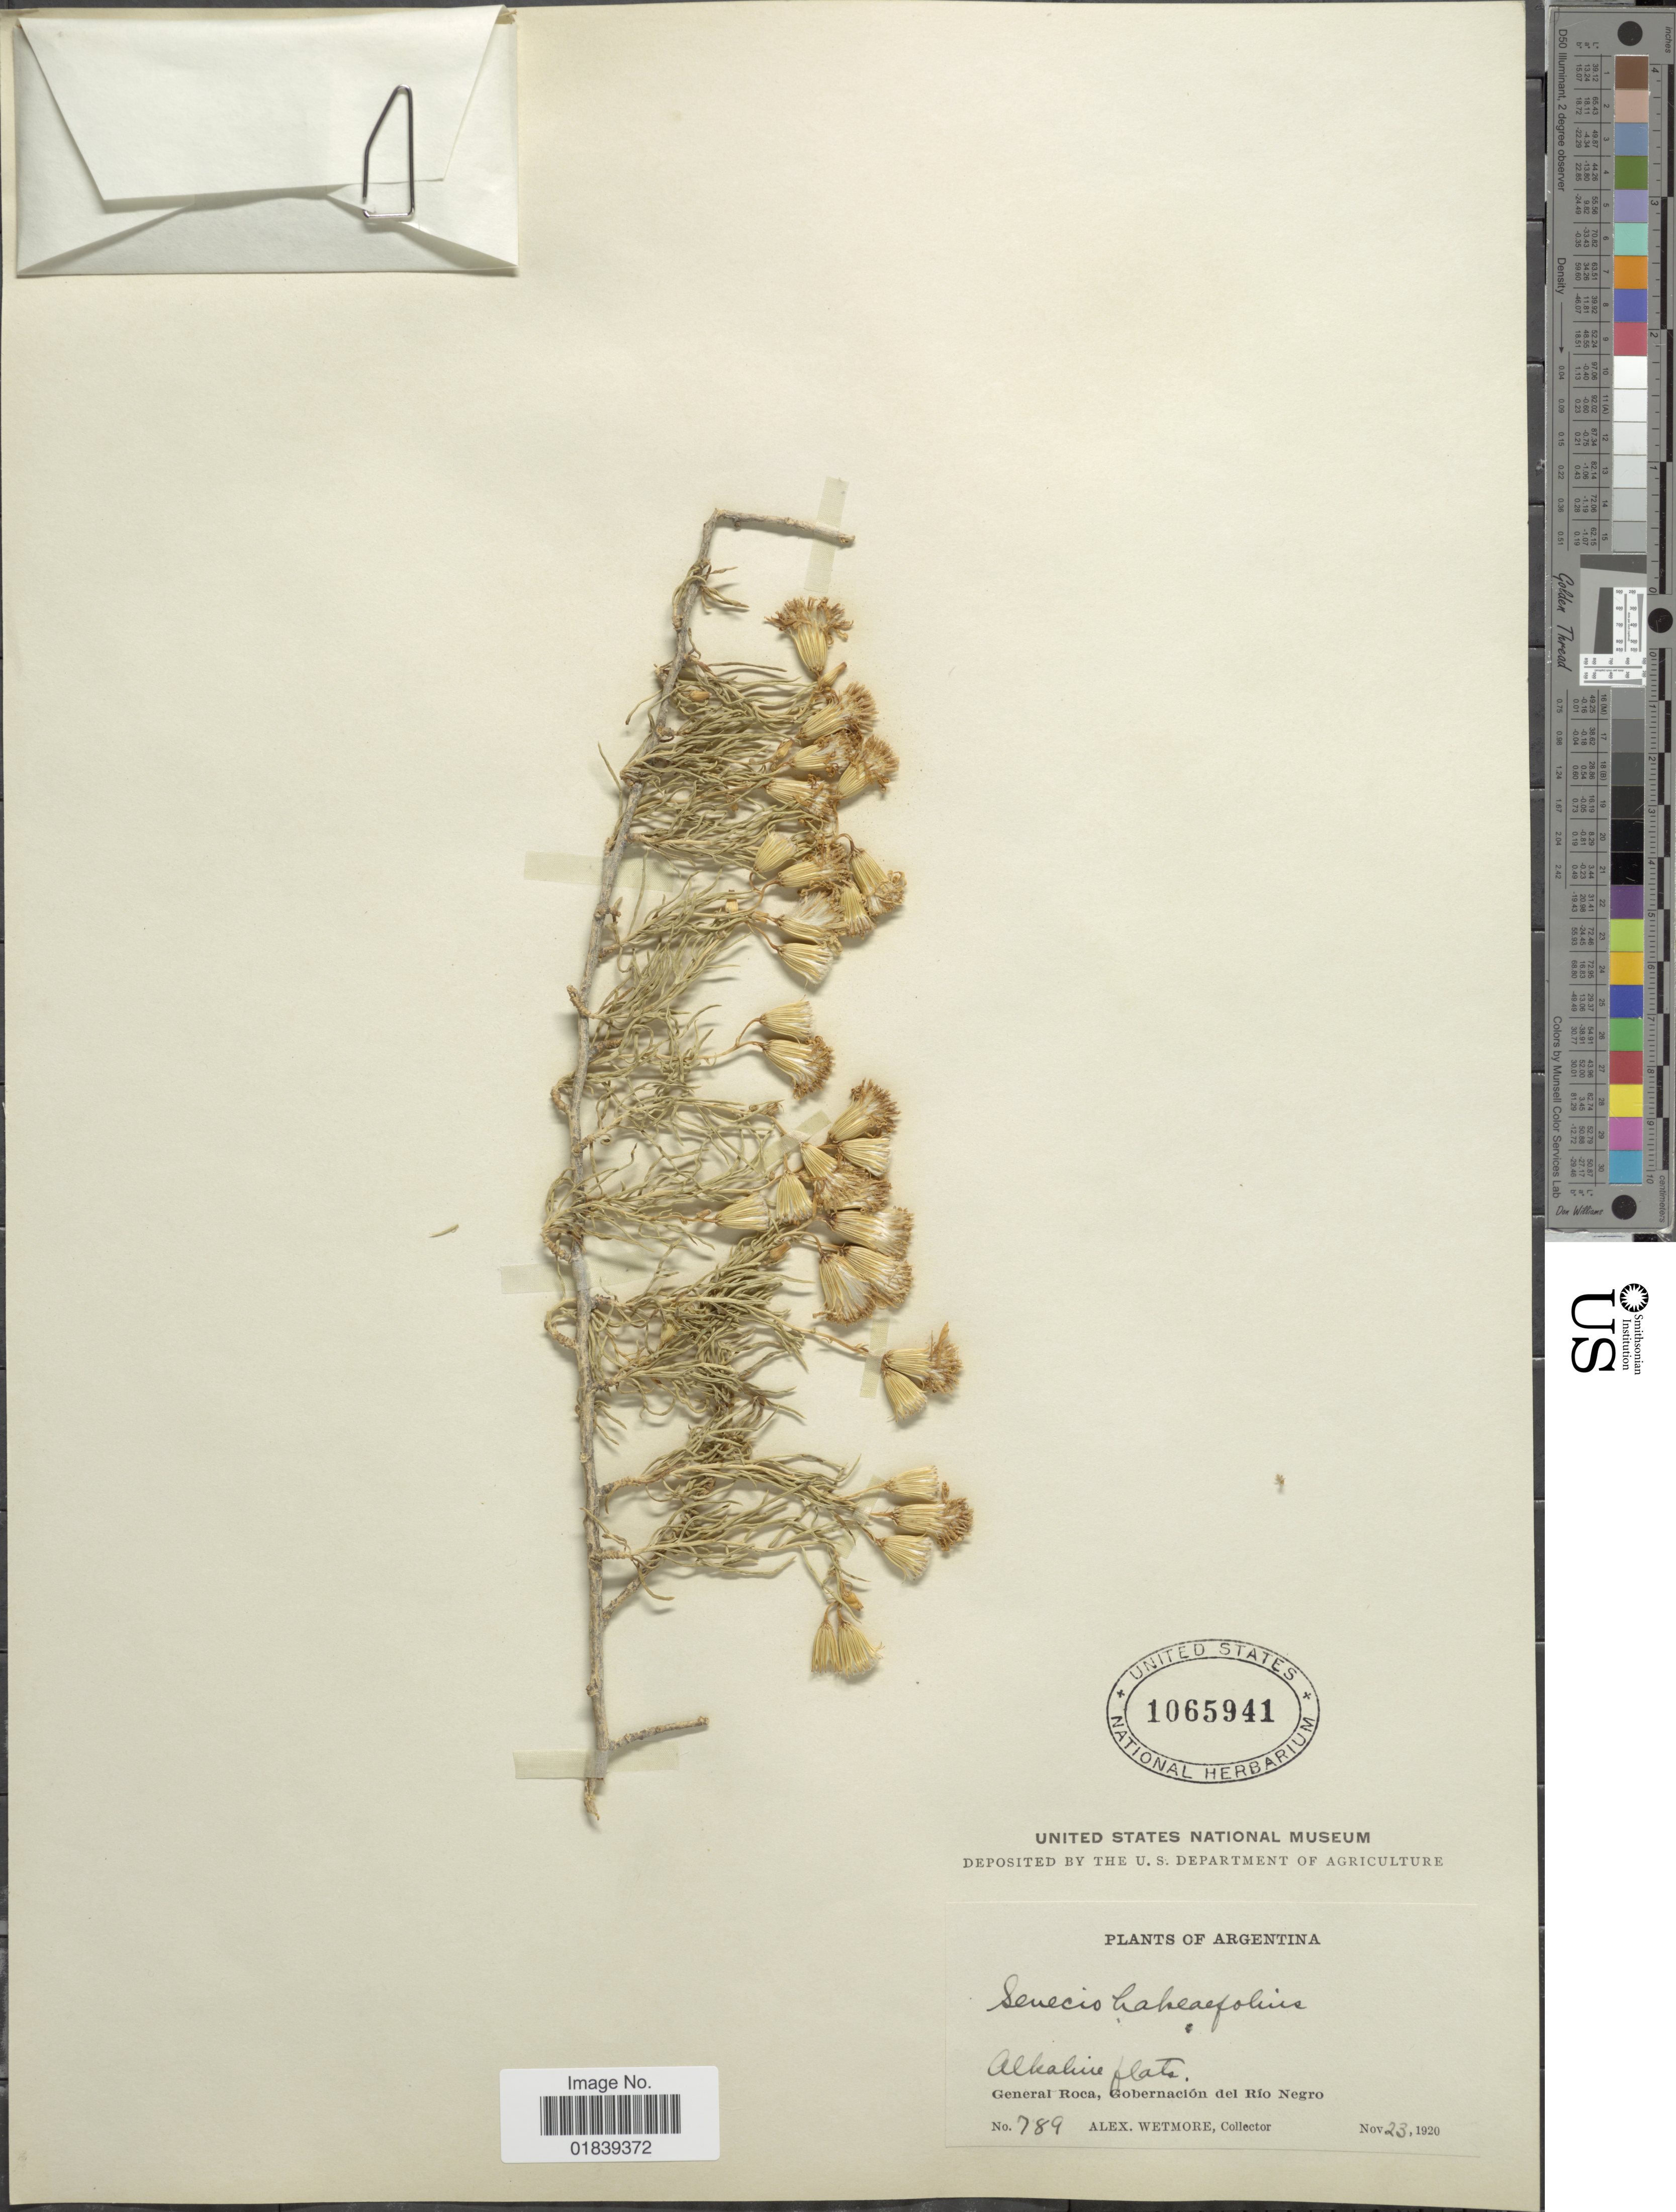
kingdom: Plantae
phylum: Tracheophyta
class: Magnoliopsida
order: Asterales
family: Asteraceae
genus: Senecio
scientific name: Senecio hakeifolius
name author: Bertero ex DC.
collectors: A. Wetmore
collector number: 789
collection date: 1920-11-23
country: Argentina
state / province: Rio Negro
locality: General Roca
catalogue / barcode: US 1065941